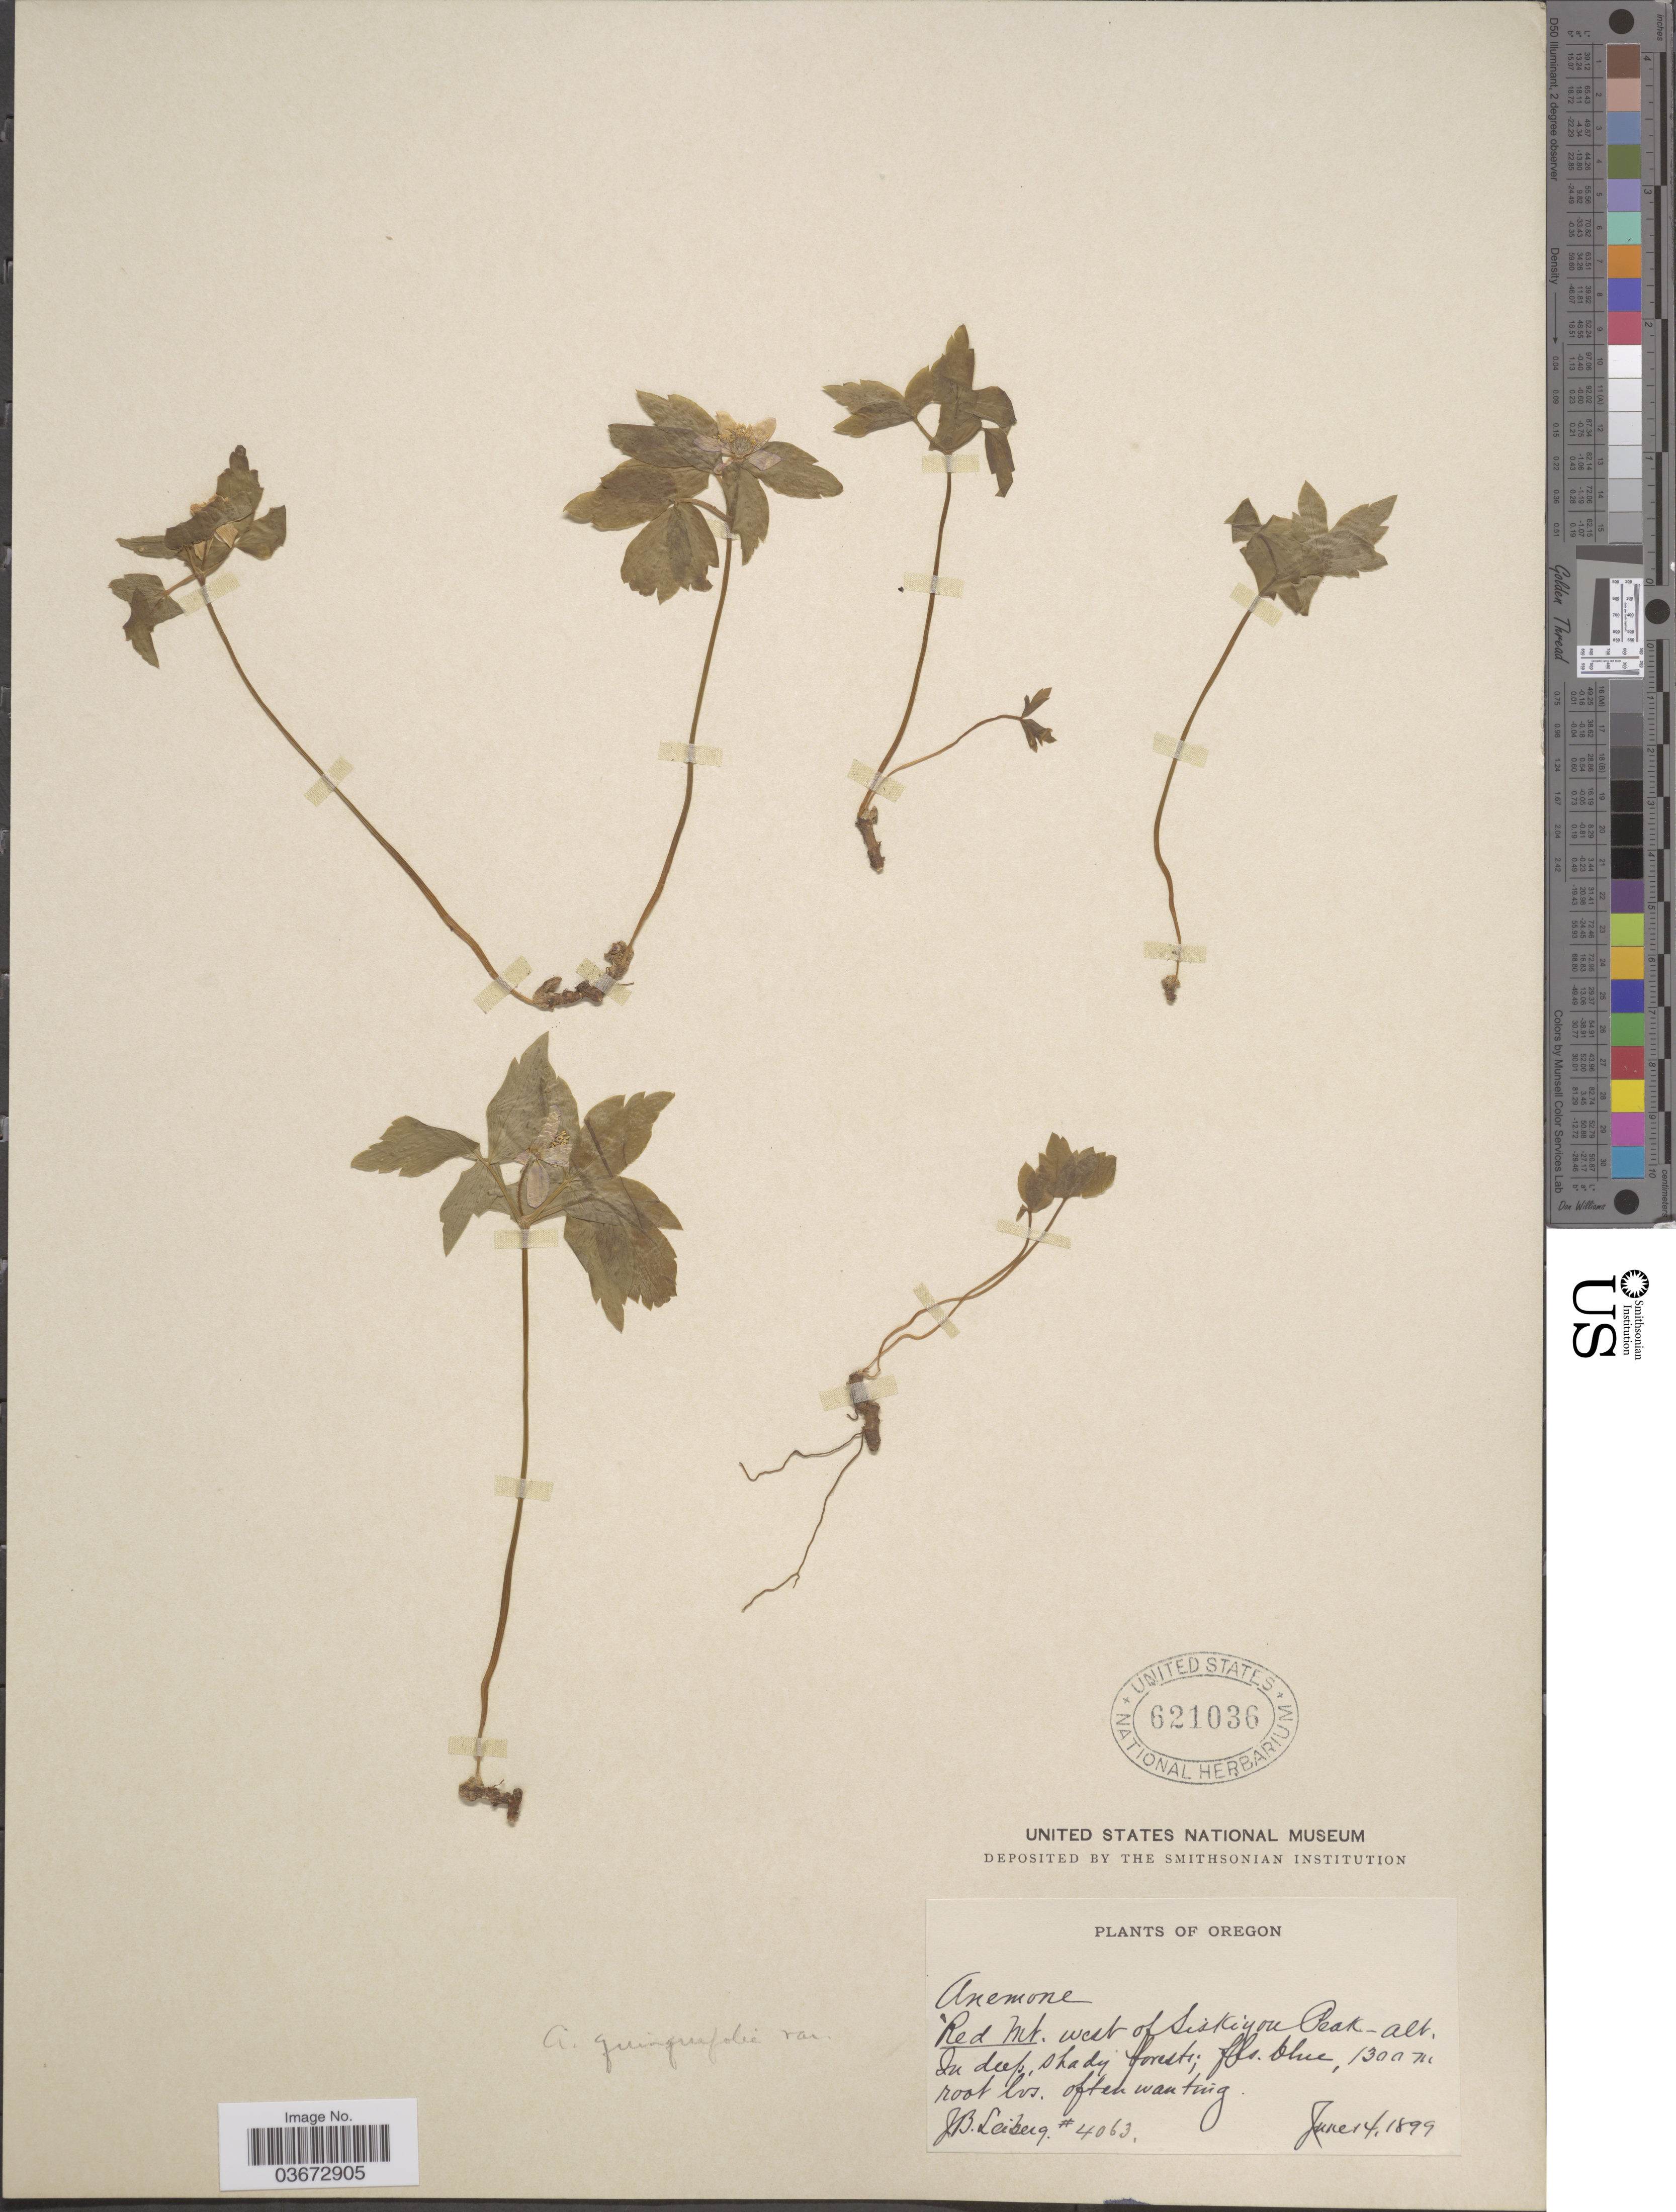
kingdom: Plantae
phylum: Tracheophyta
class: Magnoliopsida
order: Ranunculales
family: Ranunculaceae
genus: Anemone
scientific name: Anemone quinquefolia var. grayi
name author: (Behr ex Kellogg) Jeps.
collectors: J. B. Leiberg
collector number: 4063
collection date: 1899-06-14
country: United States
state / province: Oregon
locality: Red Mt. west of Siskiyou Peak.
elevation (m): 1300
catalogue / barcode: US 621036